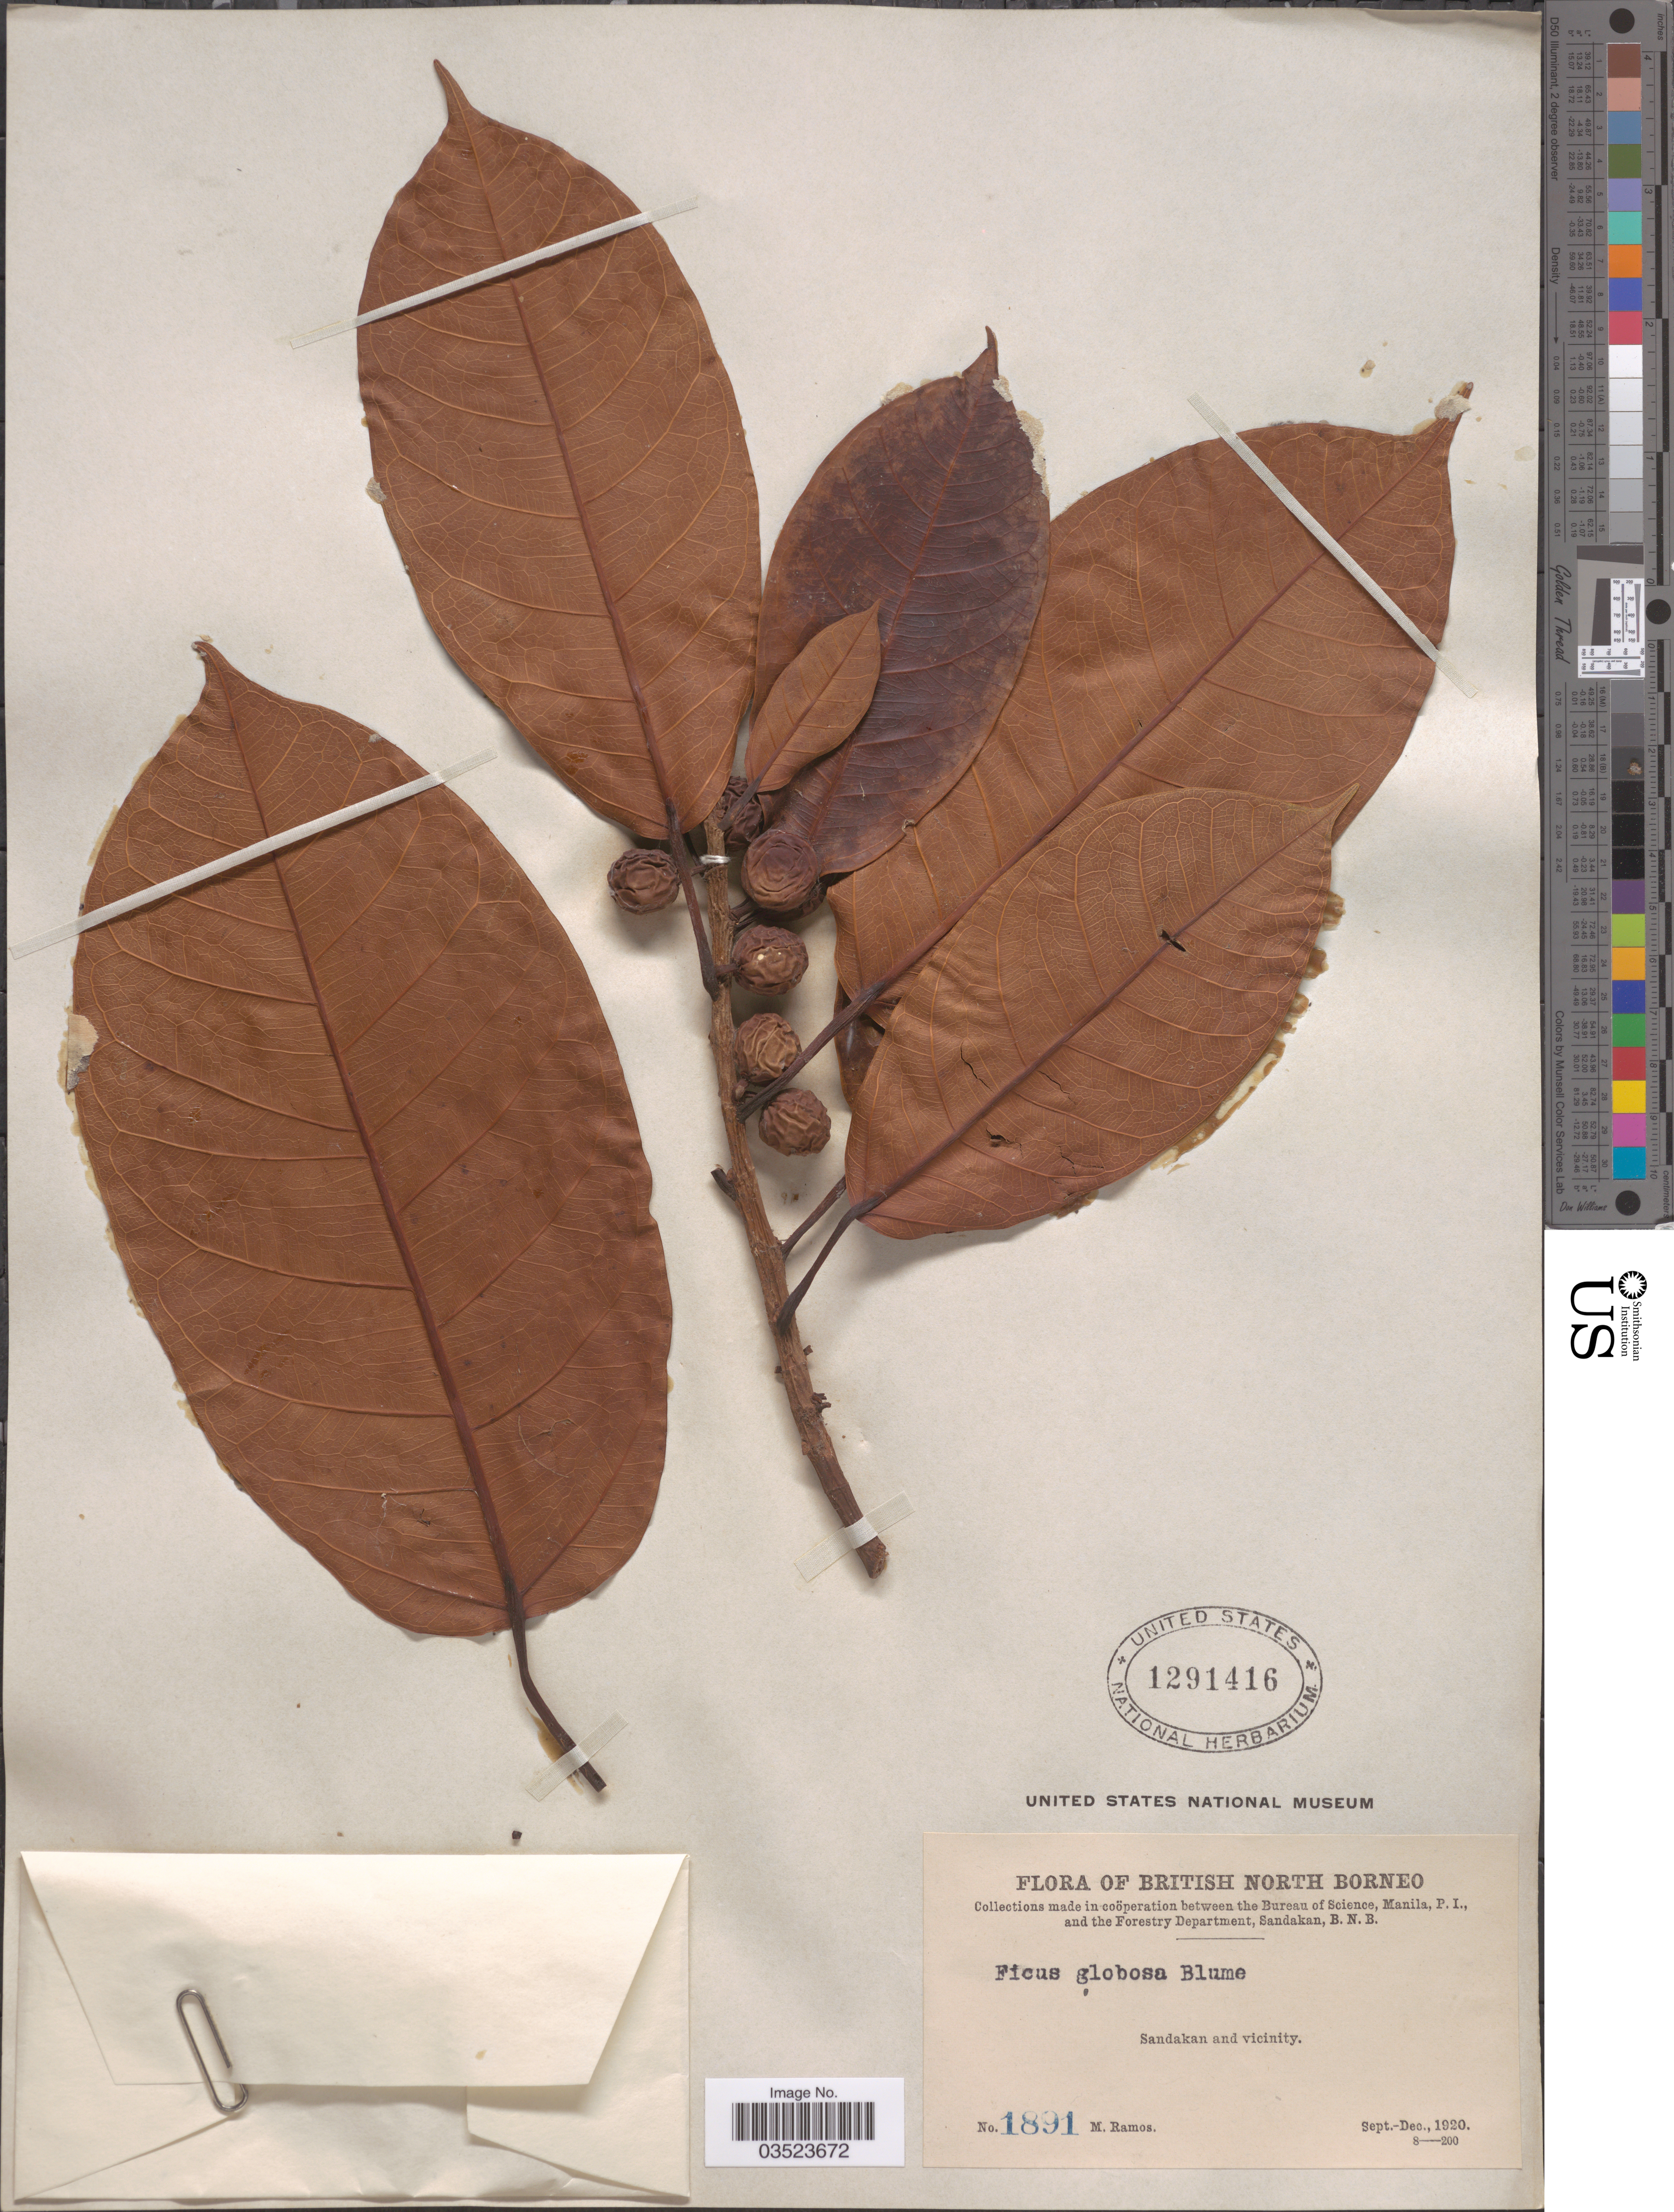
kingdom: Plantae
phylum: Tracheophyta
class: Magnoliopsida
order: Rosales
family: Moraceae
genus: Ficus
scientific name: Ficus globosa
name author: Blume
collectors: M. Ramos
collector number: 1891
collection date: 1920-09/1920-12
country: Malaysia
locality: British North Borneo. Sandakan and vicinity.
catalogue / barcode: US 1291416